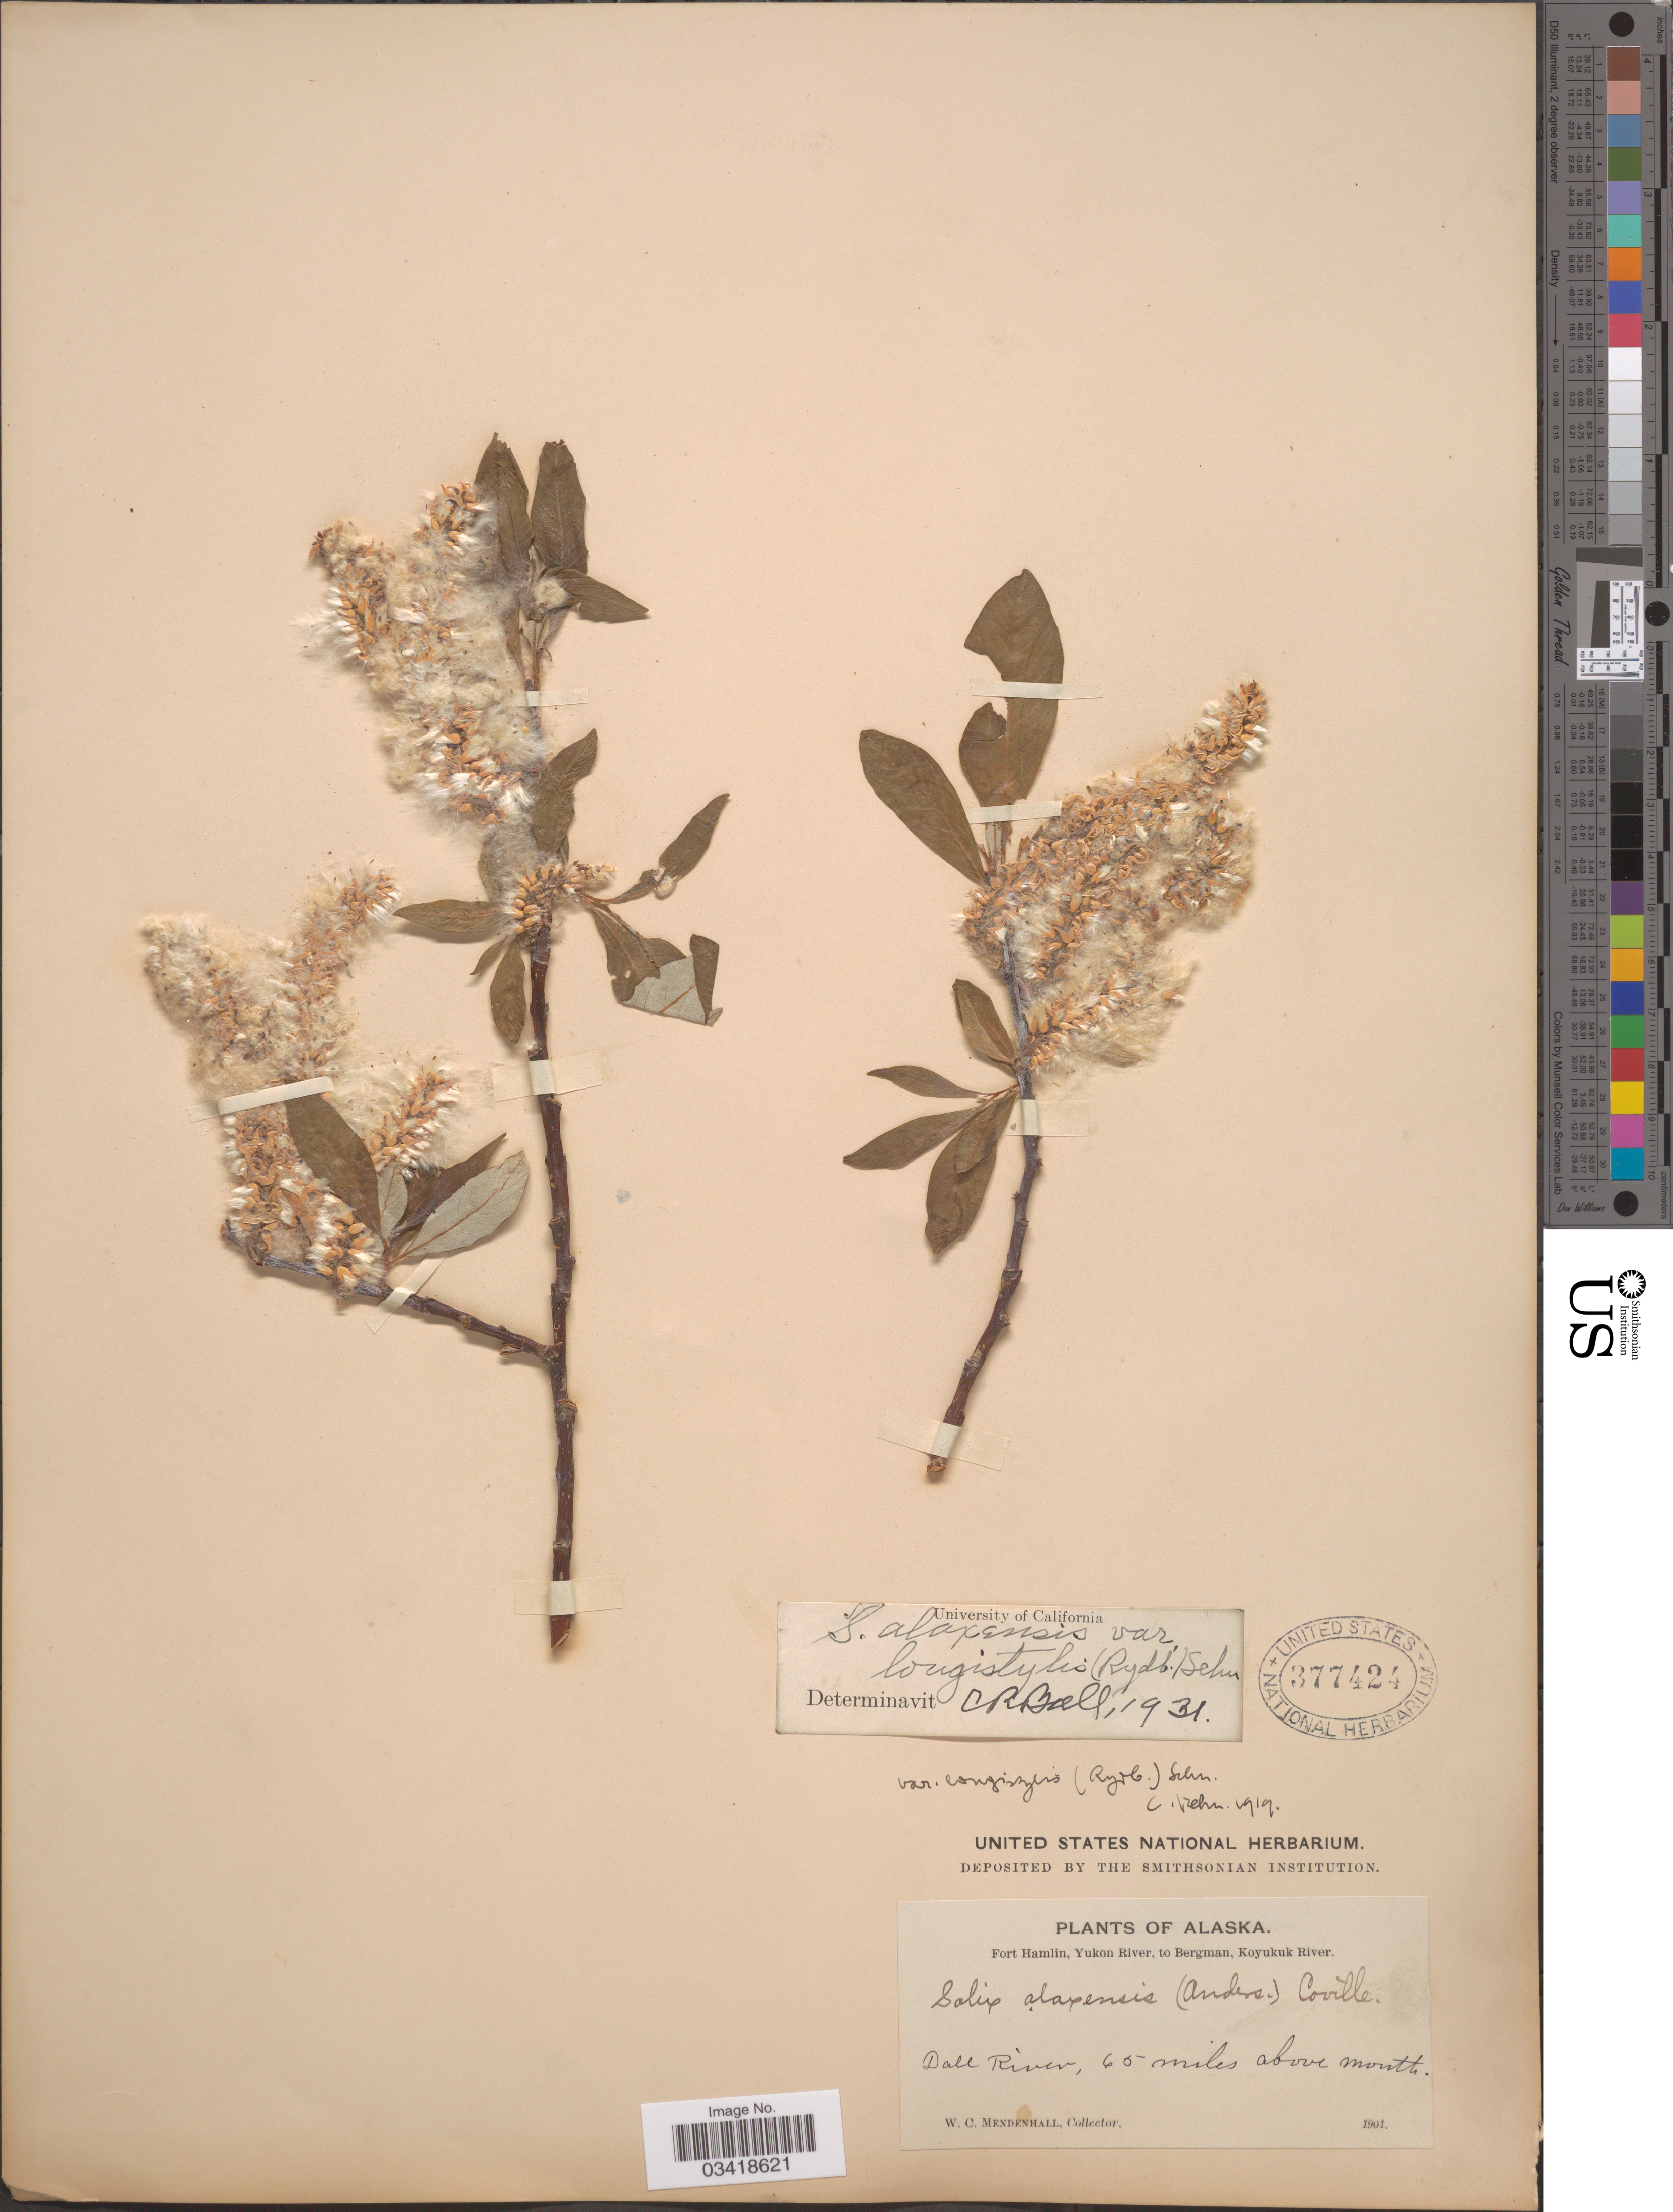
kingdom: Plantae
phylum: Tracheophyta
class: Magnoliopsida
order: Malpighiales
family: Salicaceae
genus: Salix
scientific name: Salix alaxensis var. longistylis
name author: (Rydb.) C.K. Schneid.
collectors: W. Mendenhall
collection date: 1901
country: United States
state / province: Alaska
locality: Fort Hamlin, Yukon River, to Bergman, Koyukuk River. Dall River, 65 miles above mouth.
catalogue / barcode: US 377424